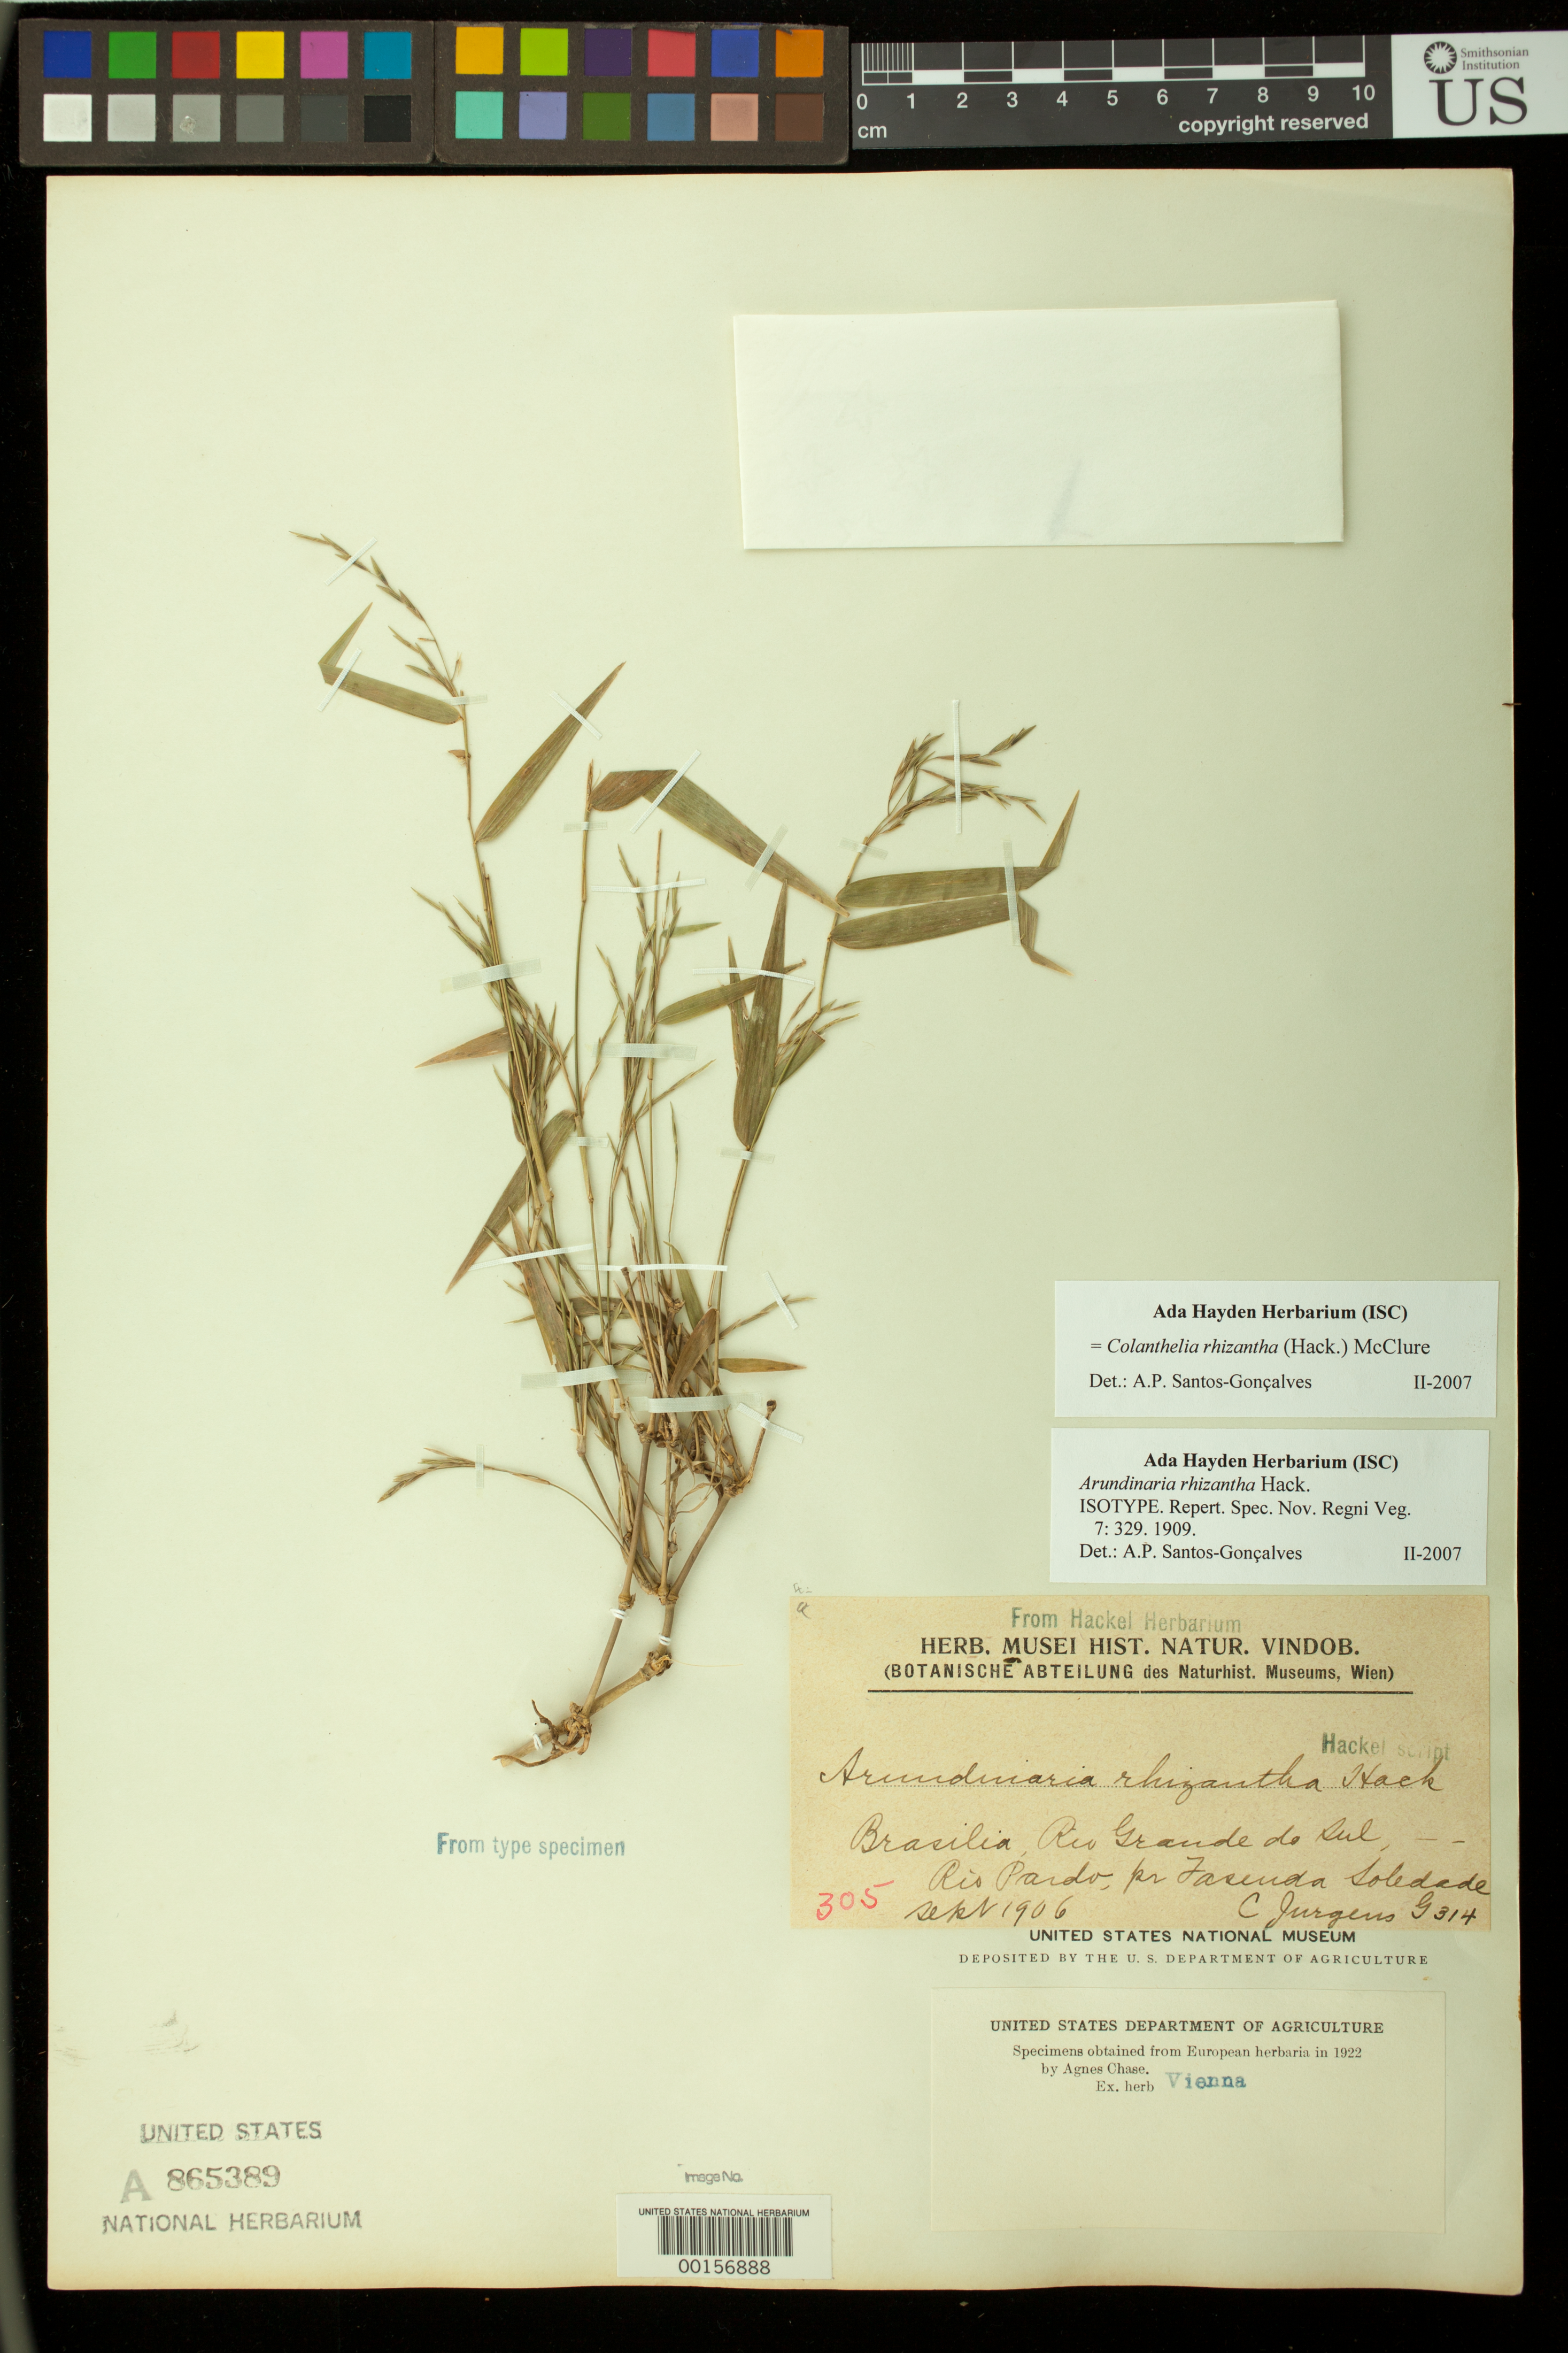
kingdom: Plantae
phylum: Tracheophyta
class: Liliopsida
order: Poales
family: Poaceae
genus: Arundinaria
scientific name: Arundinaria rhizantha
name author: Hack.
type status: Isotype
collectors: C. Jürgens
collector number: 314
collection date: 1906-09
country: Brazil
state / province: Rio Grande do Sul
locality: Municipio Rio Parde, prope Fasenda soledade.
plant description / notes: Fragmentary material of type specimen ex herb. Hackel (Vienna). Contains several branches with infls. and lvs.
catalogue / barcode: US 865389A